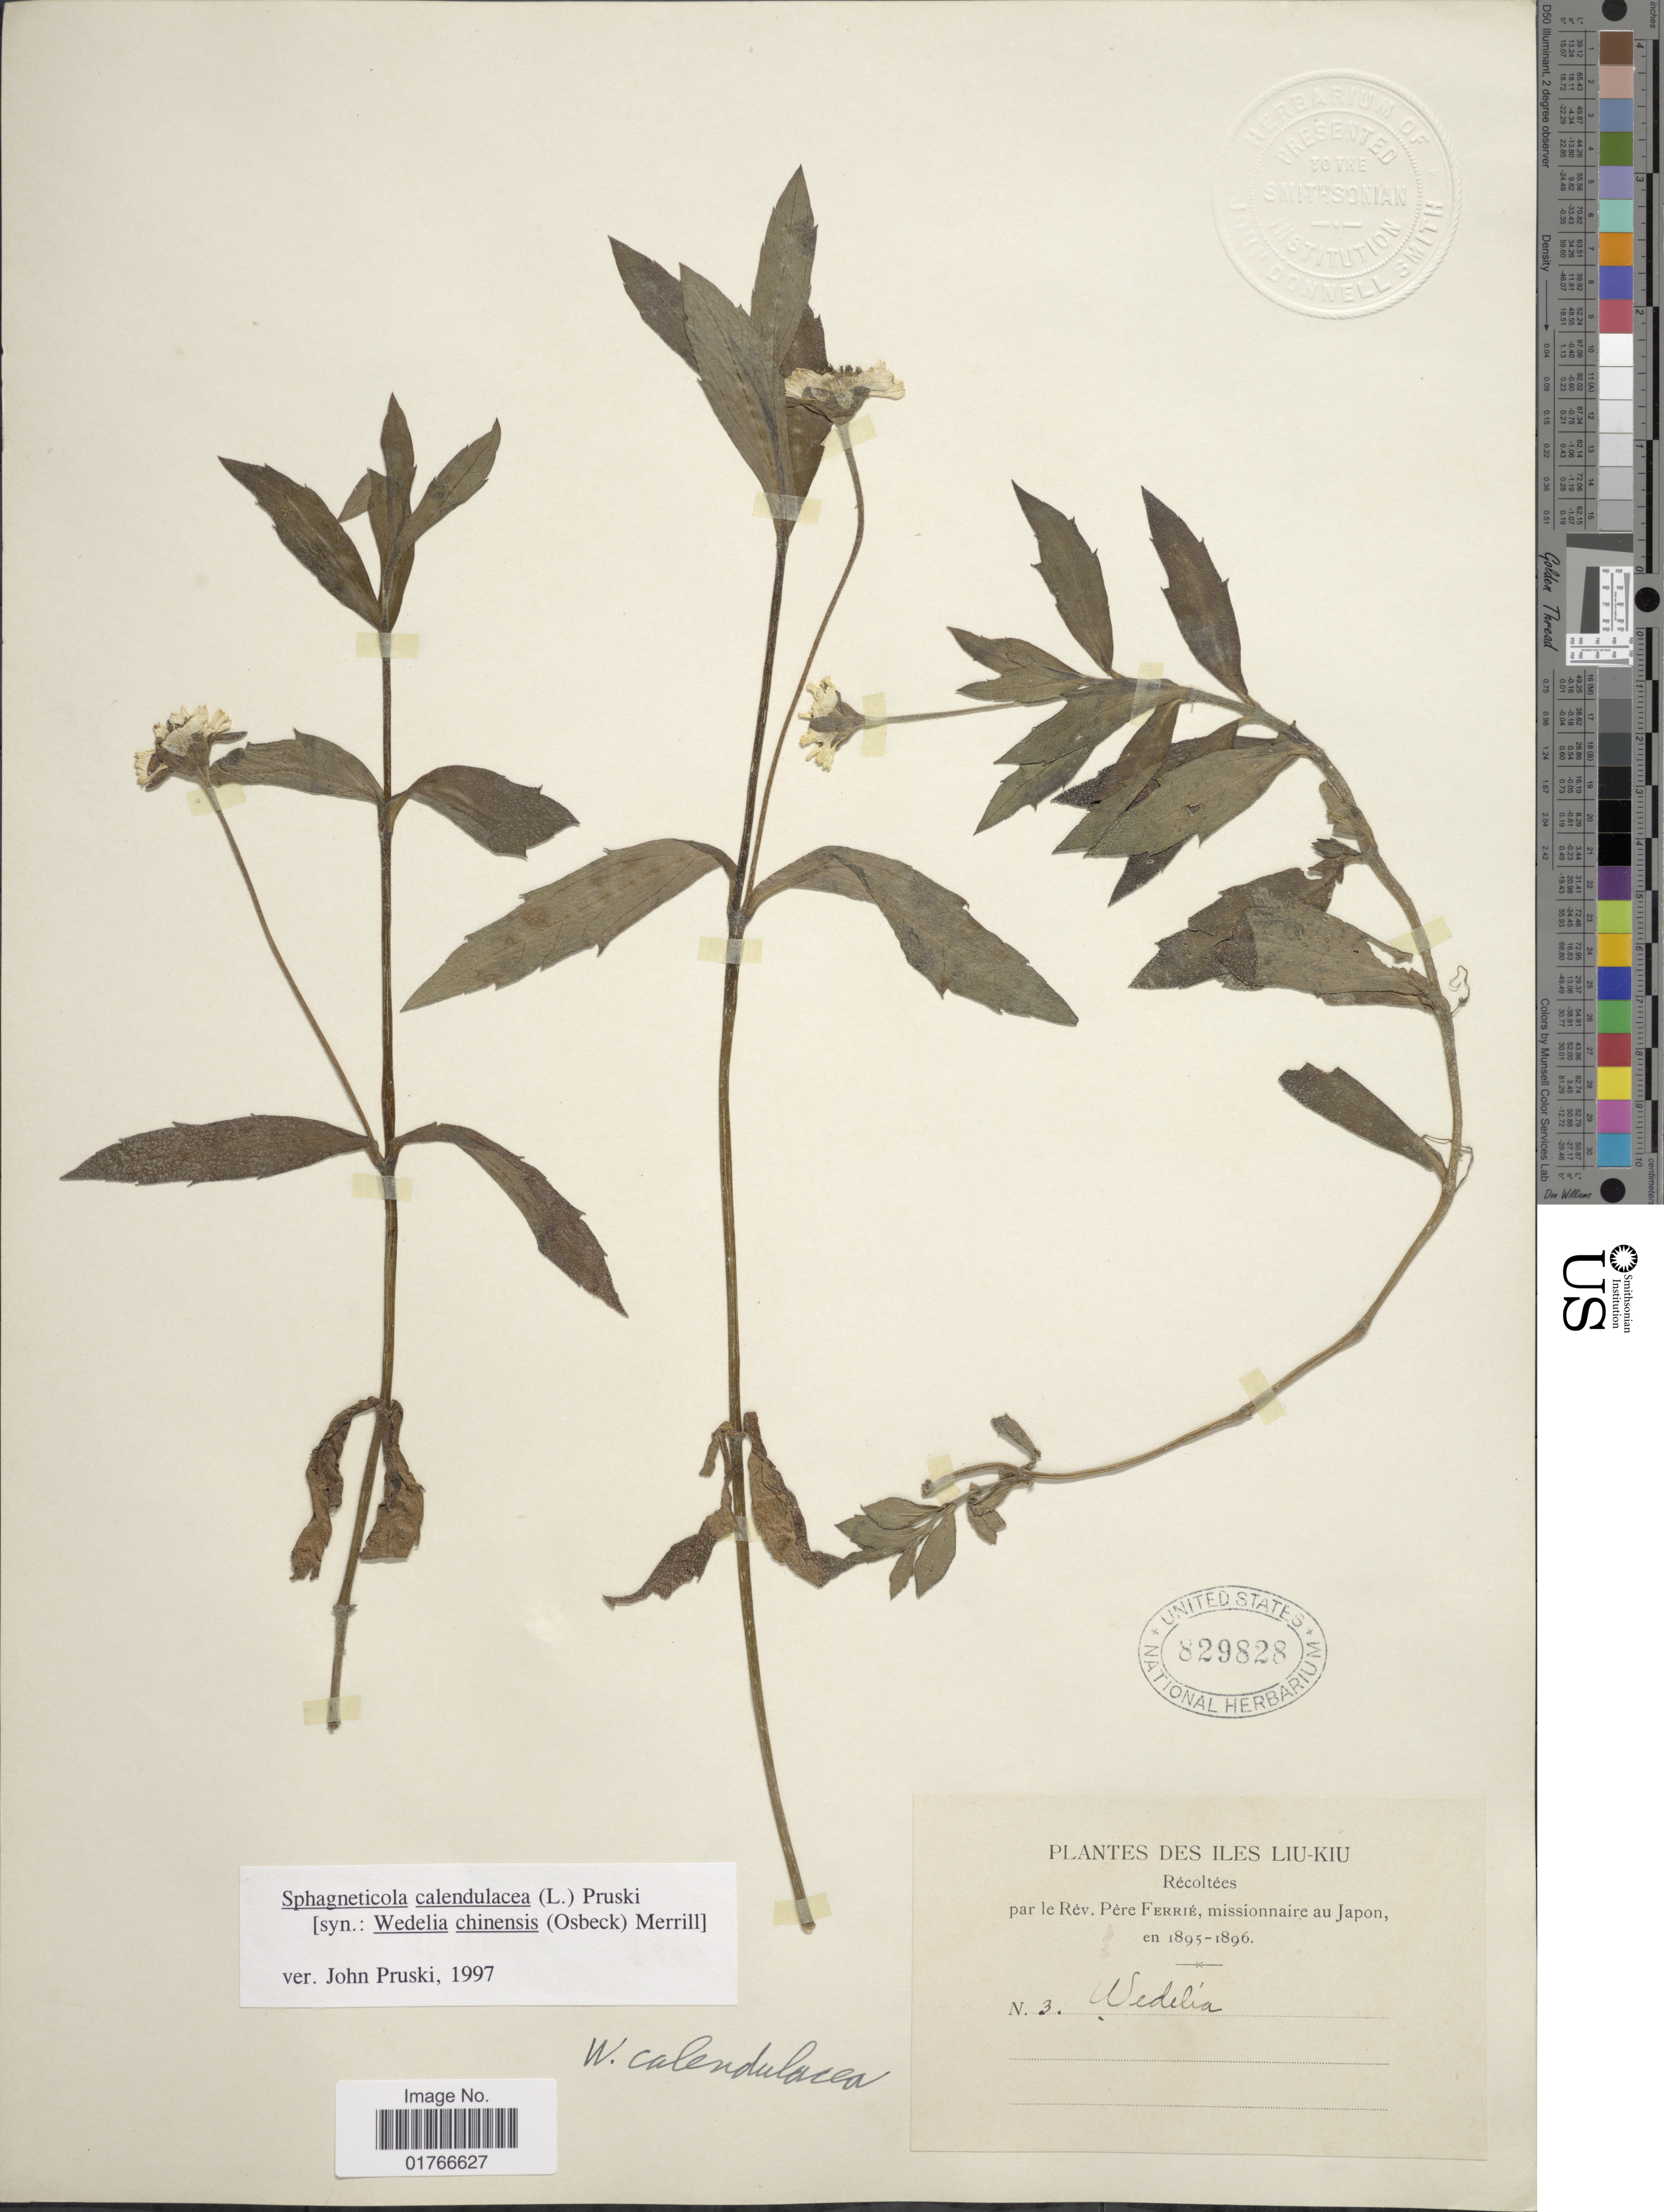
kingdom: Plantae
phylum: Tracheophyta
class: Magnoliopsida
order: Asterales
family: Asteraceae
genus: Sphagneticola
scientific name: Sphagneticola calendulacea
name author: (L.) Pruski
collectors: P. Ferrié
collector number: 3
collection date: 1895/1896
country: Japan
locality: Iles Liu-Kiu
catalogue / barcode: US 829828